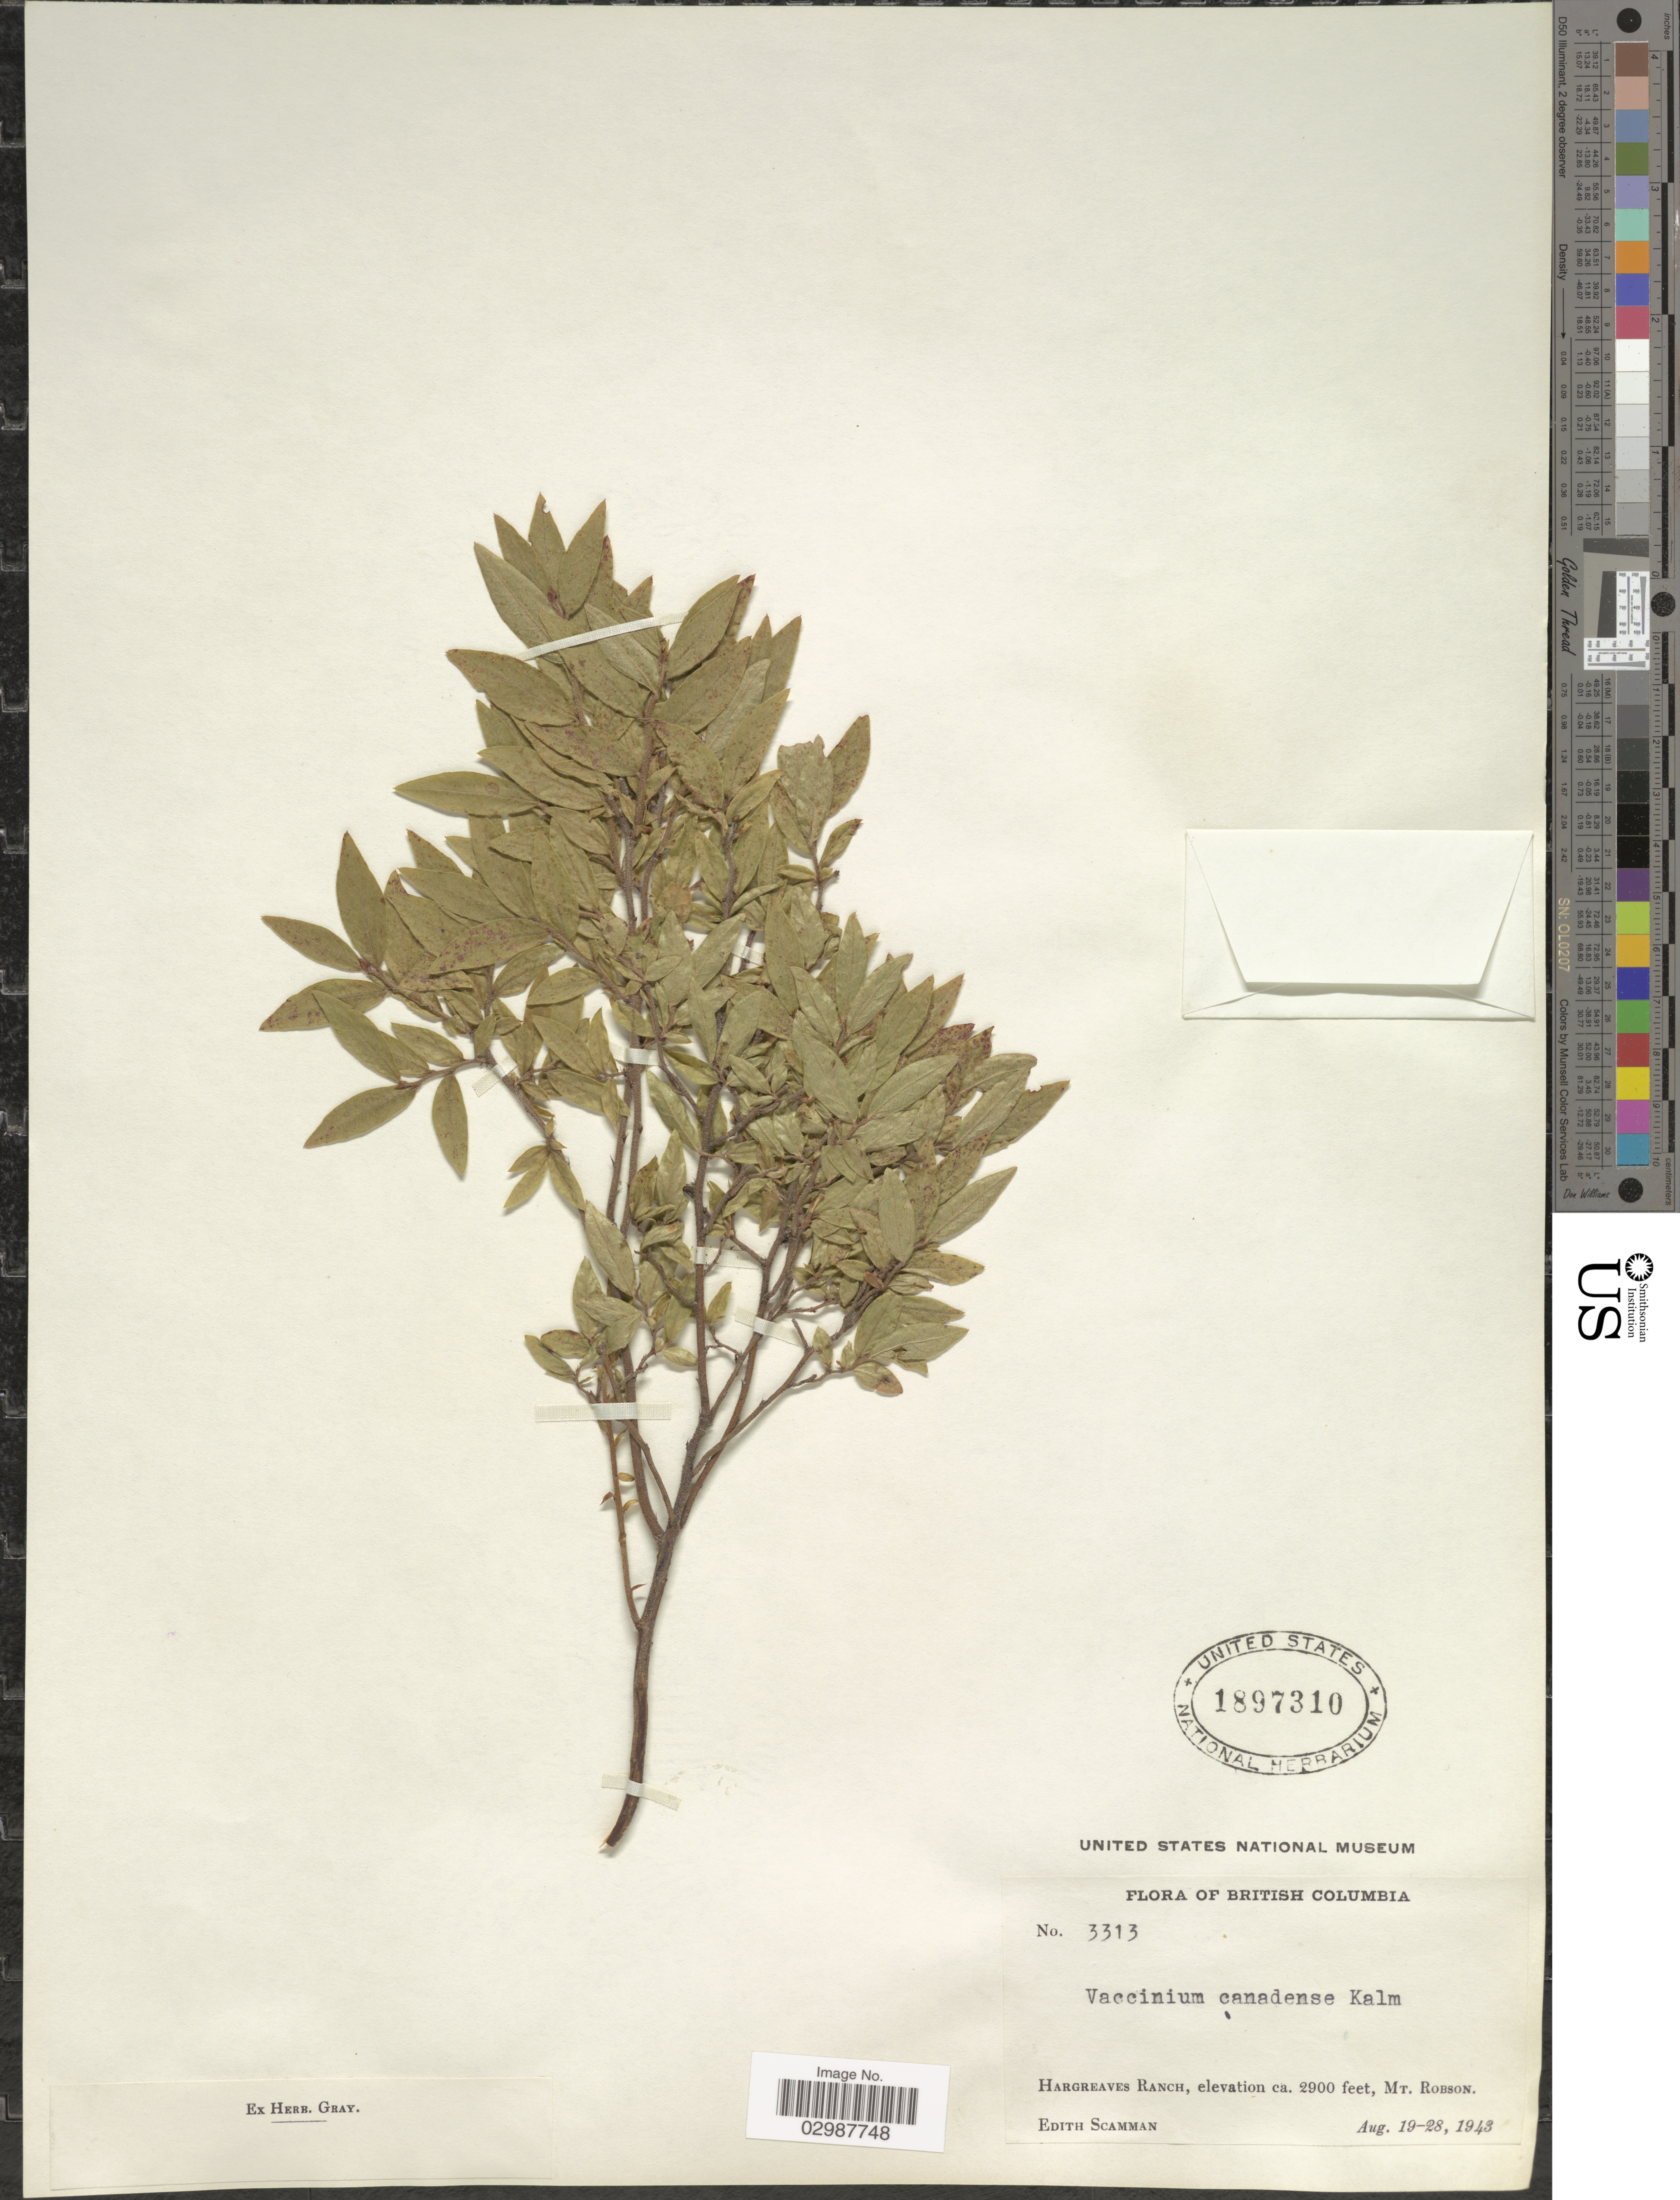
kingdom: Plantae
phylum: Tracheophyta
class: Magnoliopsida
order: Ericales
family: Ericaceae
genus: Vaccinium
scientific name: Vaccinium canadense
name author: Kalm ex Richardson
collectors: E. Scamman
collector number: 3313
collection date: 1943-08-19/1943-08-28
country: Canada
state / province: British Columbia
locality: Hargreaves Ranch, Mt. Robson.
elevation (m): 884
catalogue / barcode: US 1897310